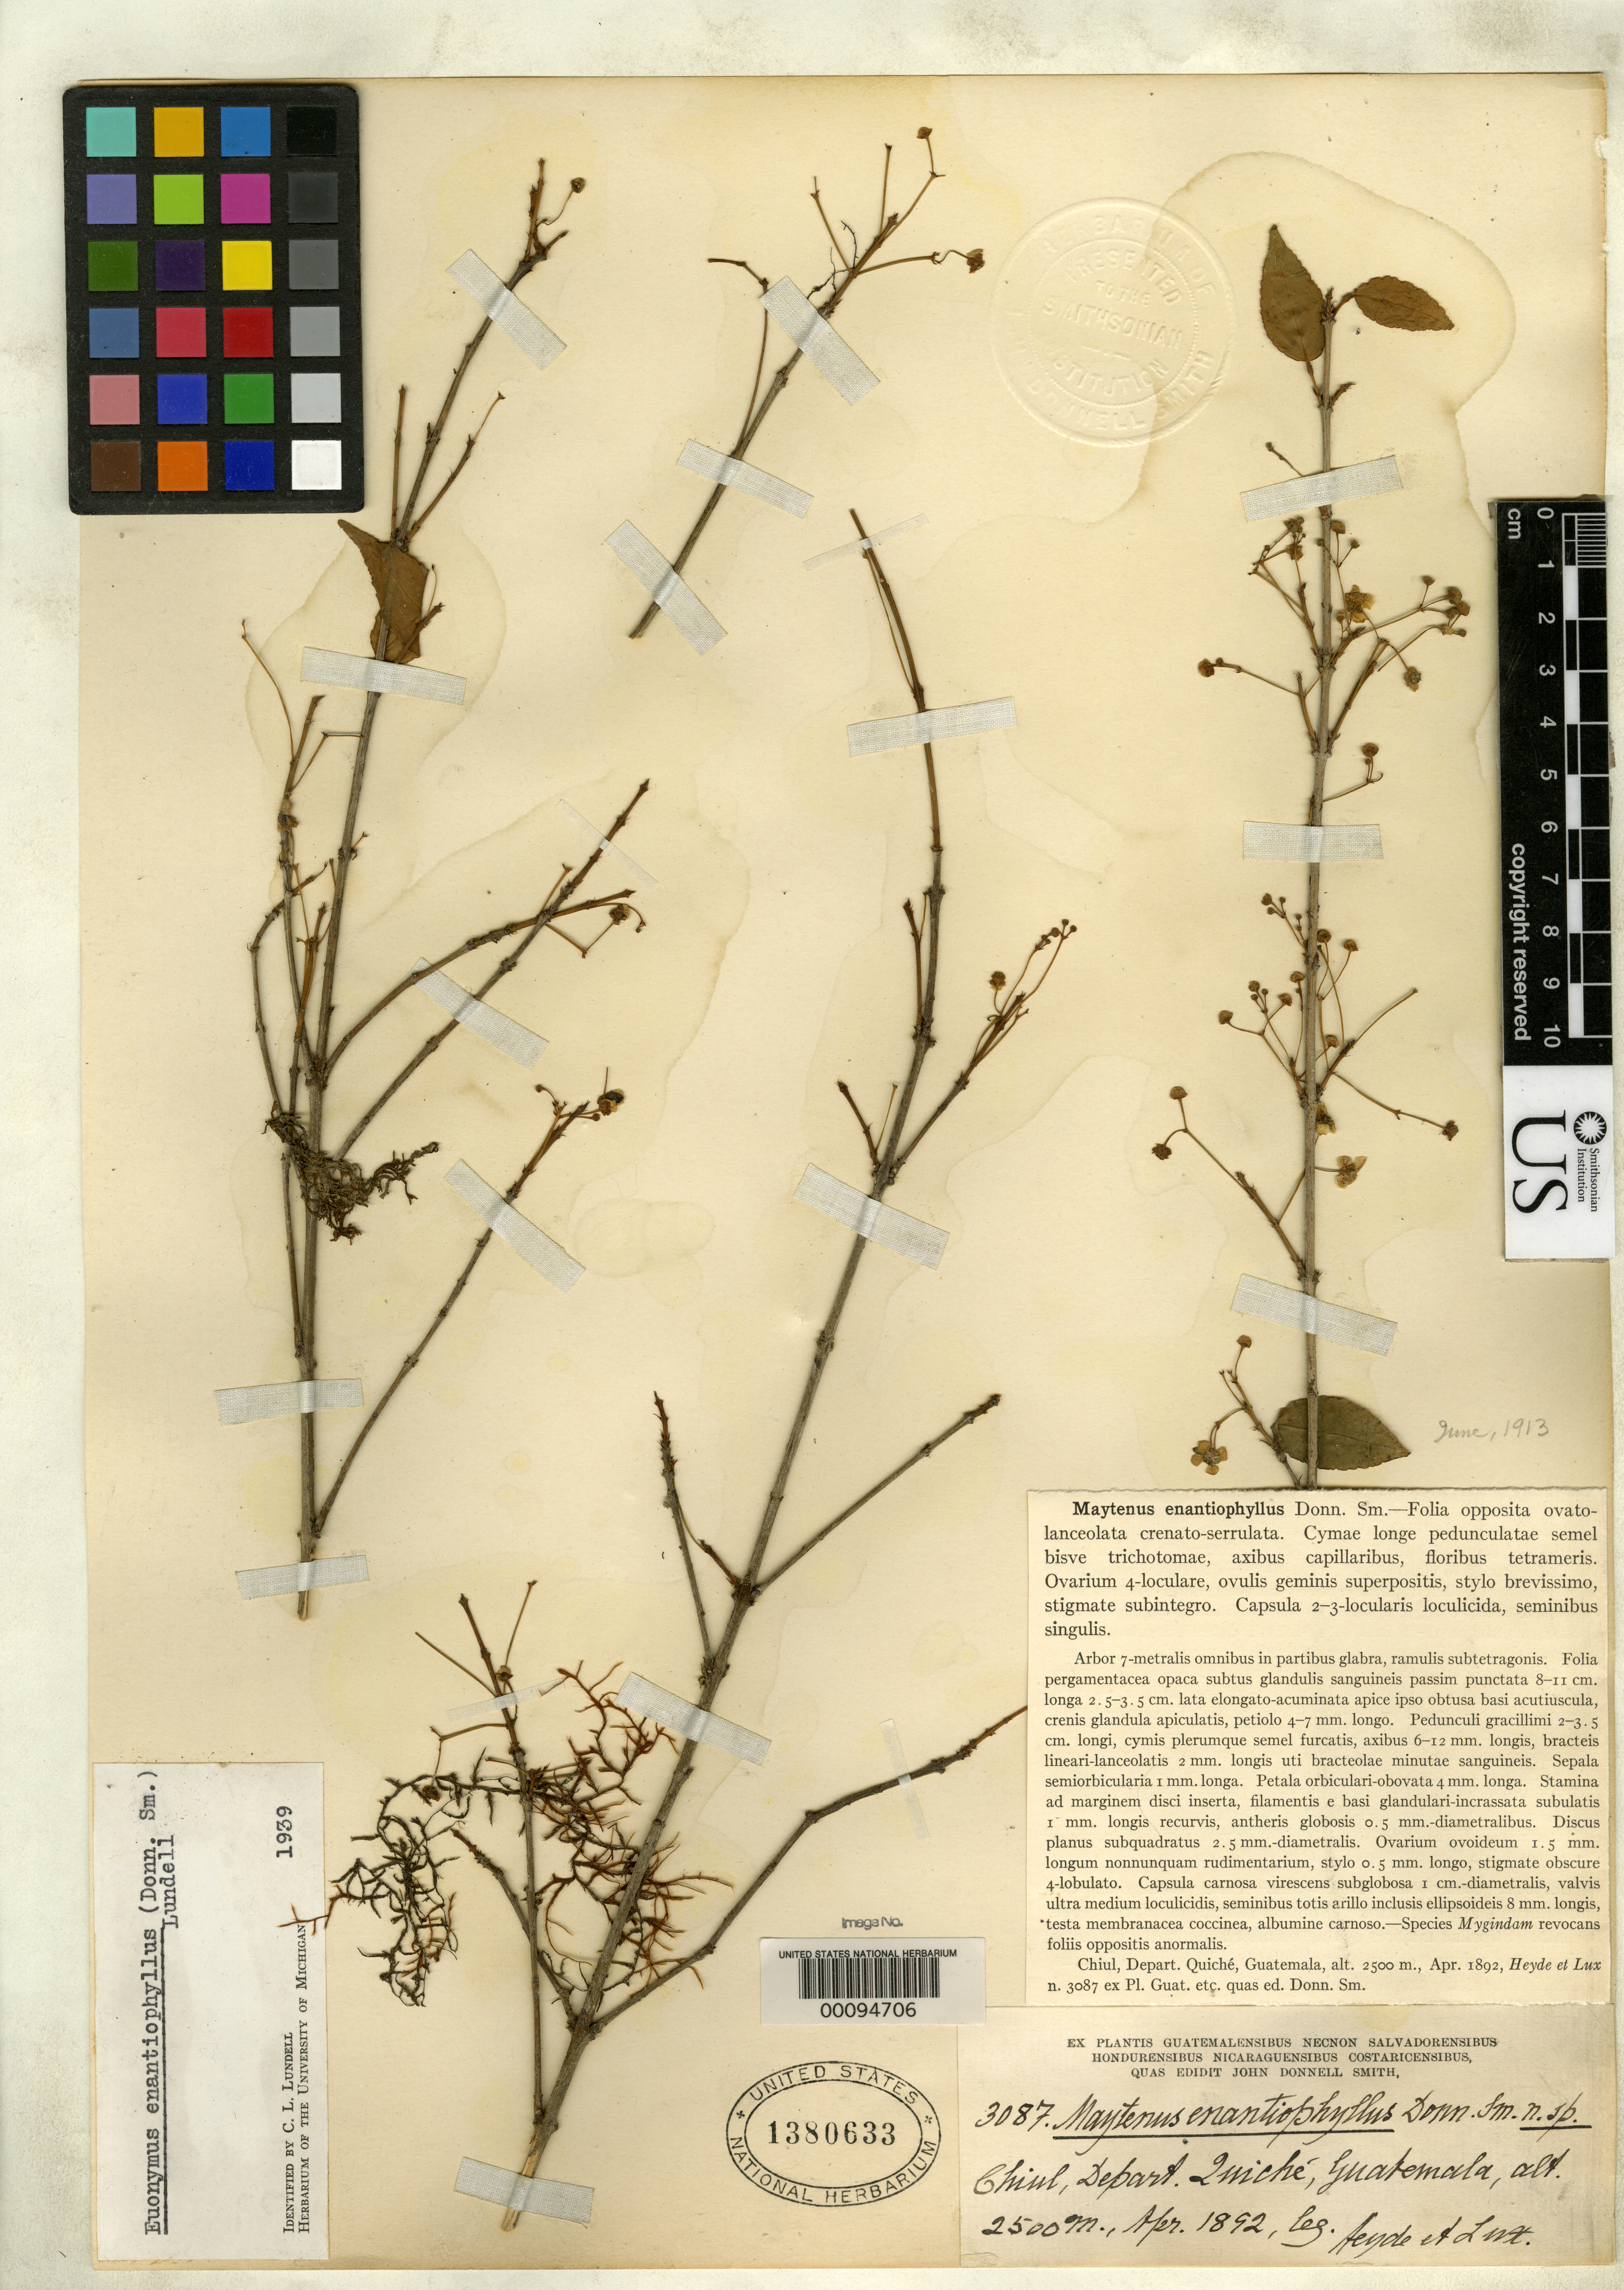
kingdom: Plantae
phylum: Tracheophyta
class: Magnoliopsida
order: Celastrales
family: Celastraceae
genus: Maytenus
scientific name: Maytenus enantiophylla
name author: Donn. Sm.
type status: Type Collection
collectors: E. T. Heyde & E. Lux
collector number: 3087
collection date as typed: Apr 1892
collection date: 1892-04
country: Guatemala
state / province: El Quiché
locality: Chiul.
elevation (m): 2500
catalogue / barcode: US 1380633